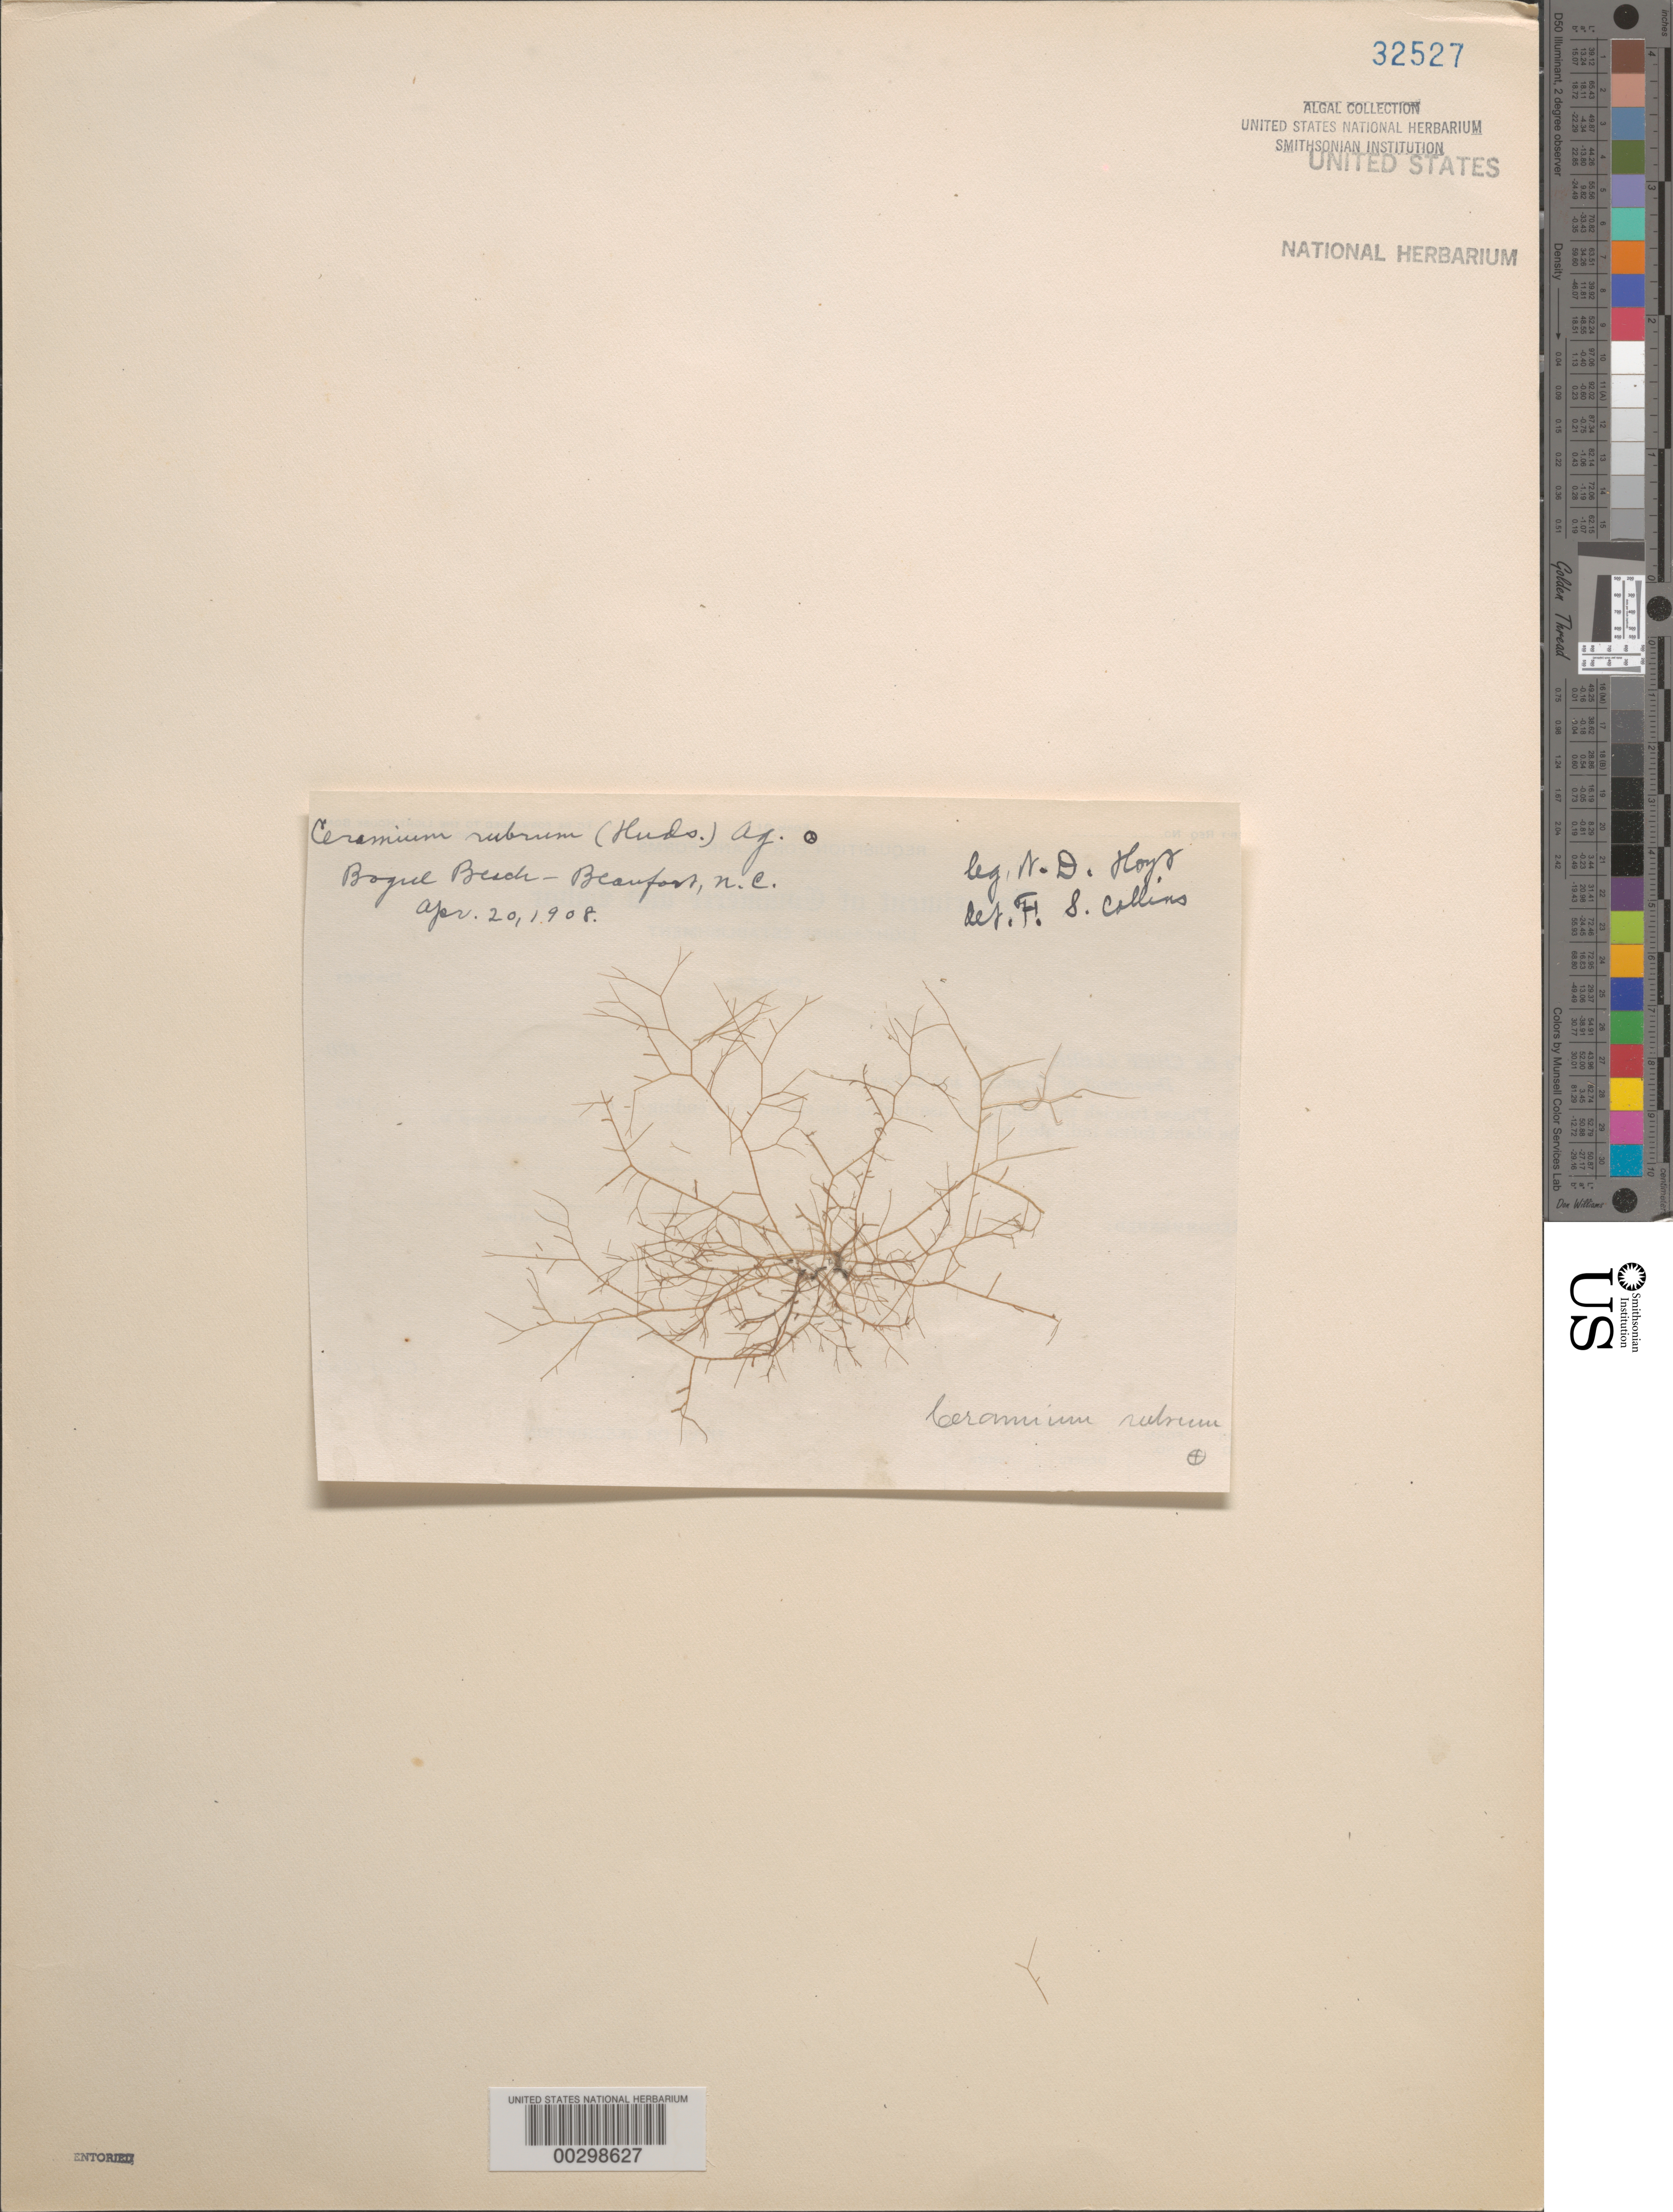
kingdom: Plantae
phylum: Rhodophyta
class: Florideophyceae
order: Ceramiales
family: Ceramiaceae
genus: Ceramium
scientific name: Ceramium rubrum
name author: C. Agardh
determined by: Collins, Frank S.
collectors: W. D. Hoyt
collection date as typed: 20 Apr 1908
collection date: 1908-04-20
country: United States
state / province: North Carolina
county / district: Carteret County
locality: Beaufort, Bogue Beach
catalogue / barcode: US 32527